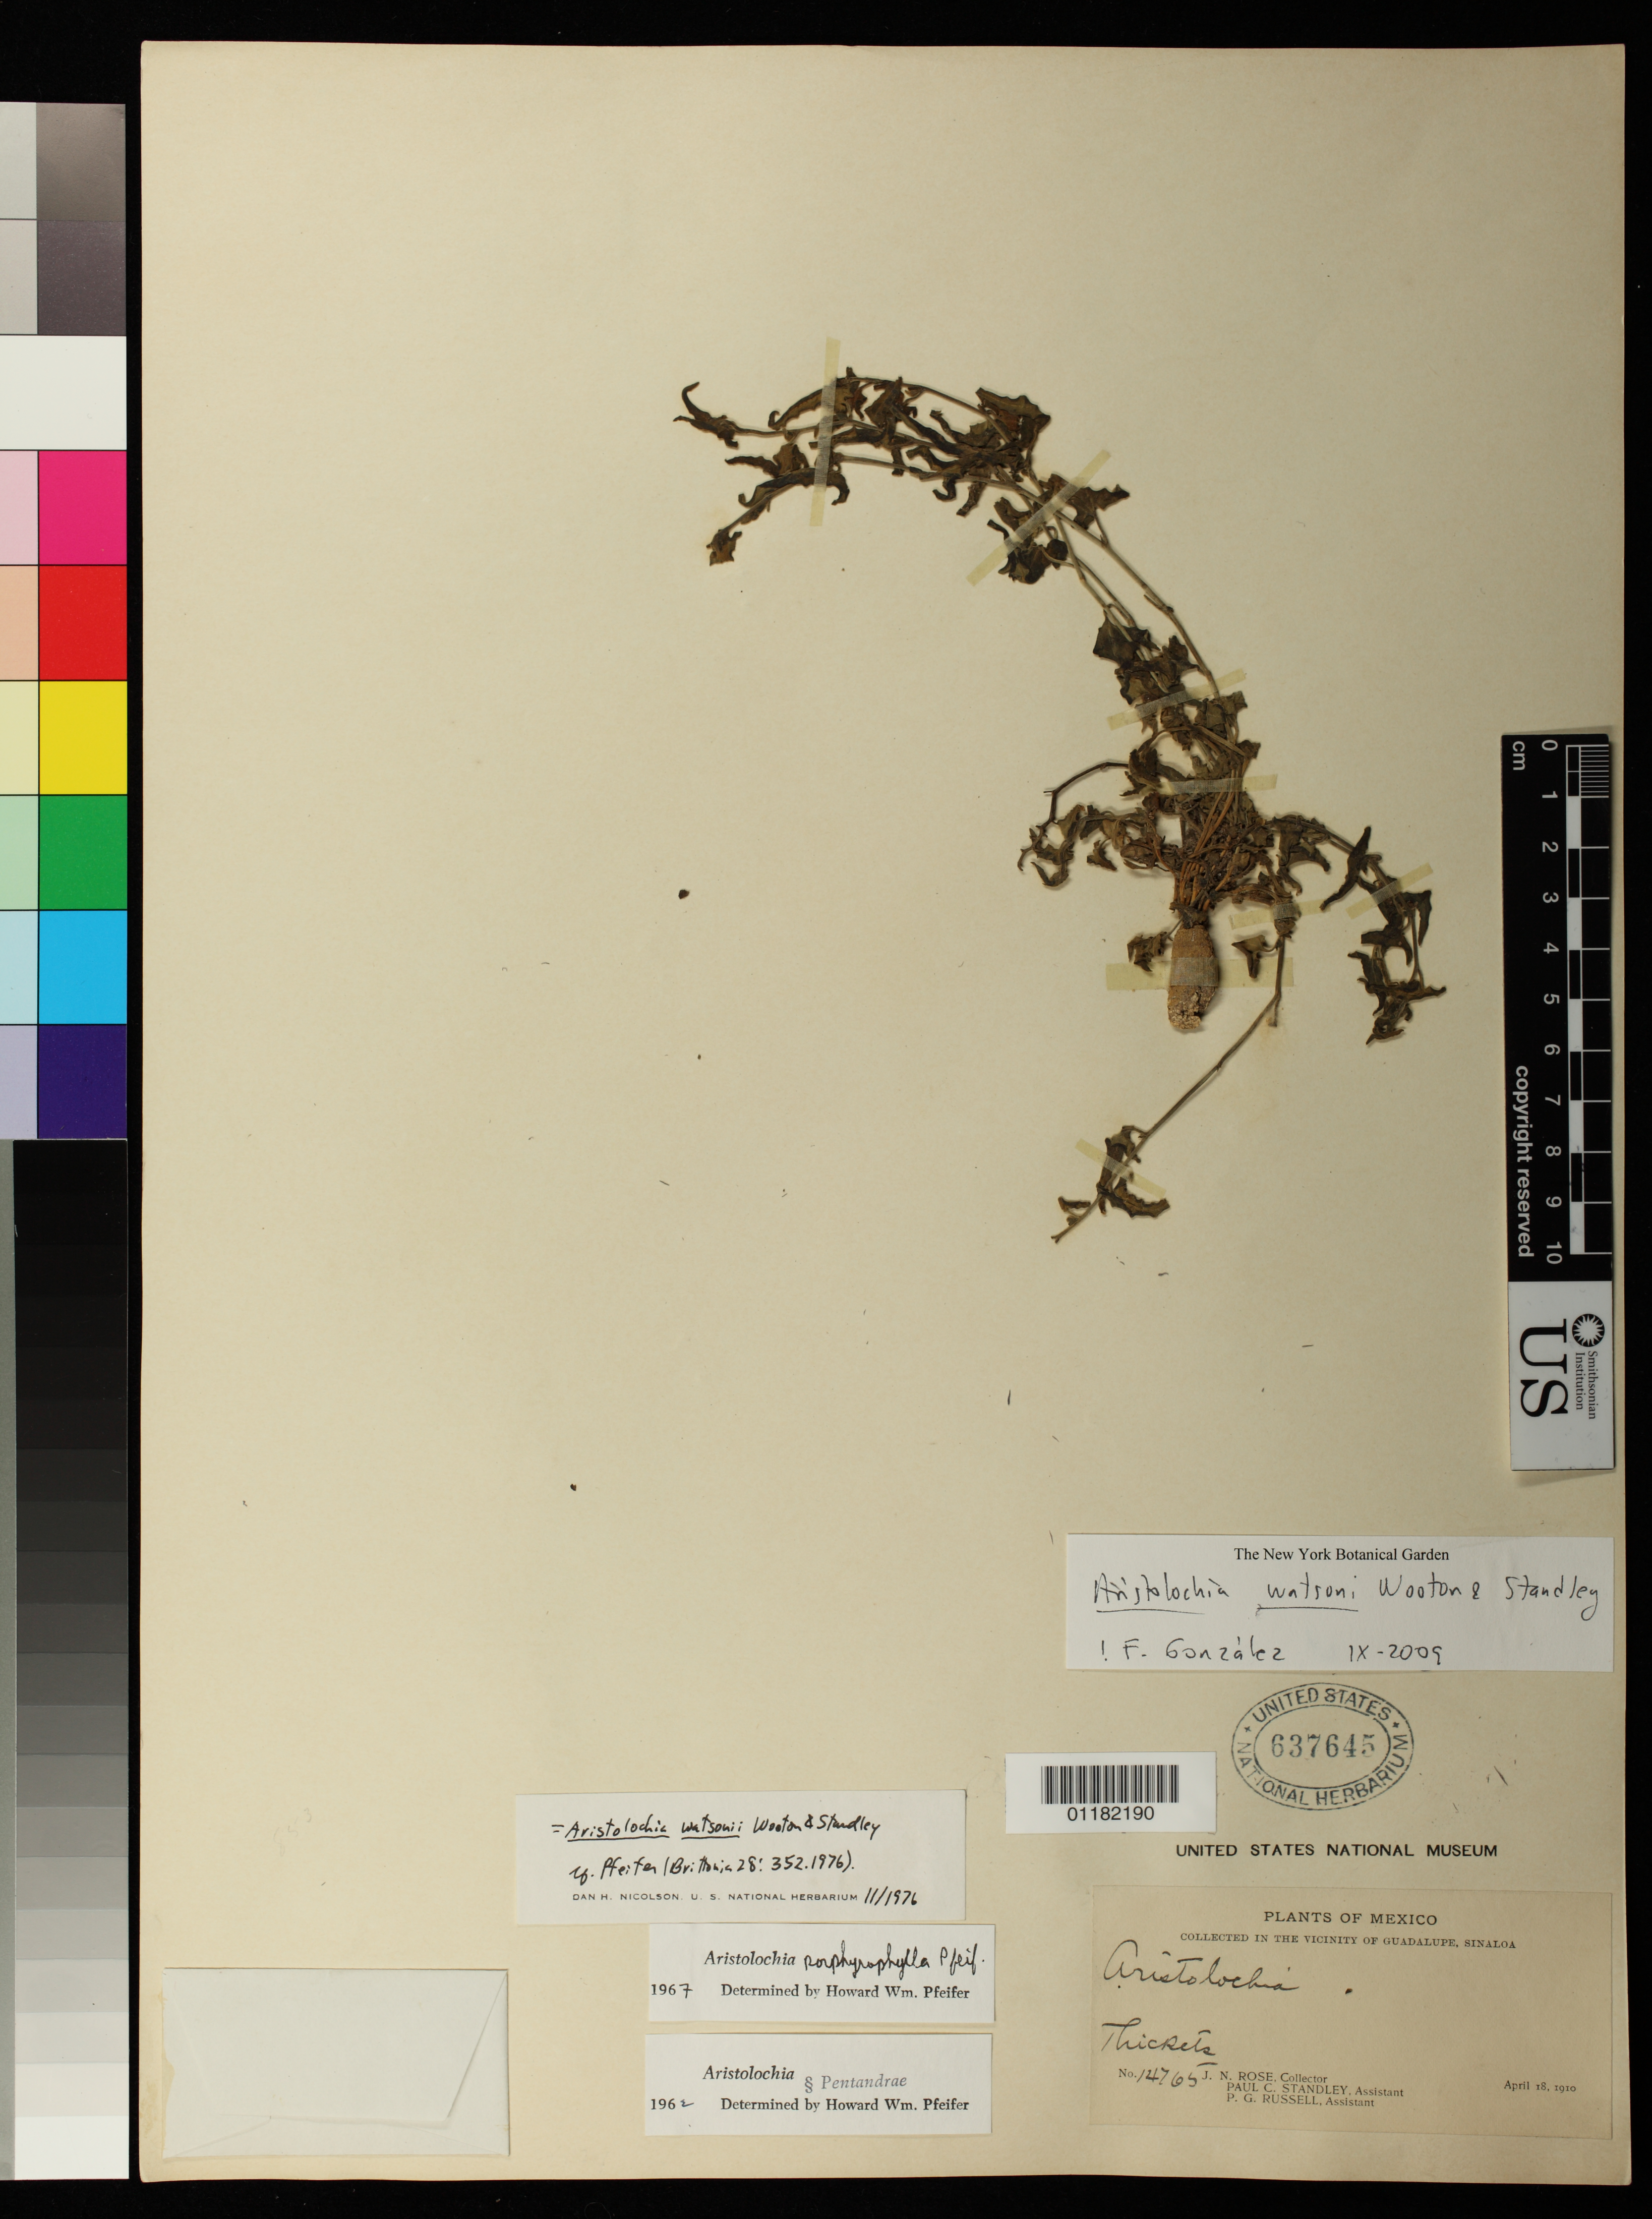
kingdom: Plantae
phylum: Tracheophyta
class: Magnoliopsida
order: Piperales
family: Aristolochiaceae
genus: Aristolochia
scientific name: Aristolochia watsonii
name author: Wooton & Standl.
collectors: J. N. Rose, P. C. Standley & P. G. Russell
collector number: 14765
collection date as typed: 18 Apr 1910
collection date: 1910-04-18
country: Mexico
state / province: Sinaloa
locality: Vicinity of Guadalupe.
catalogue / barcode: US 637645